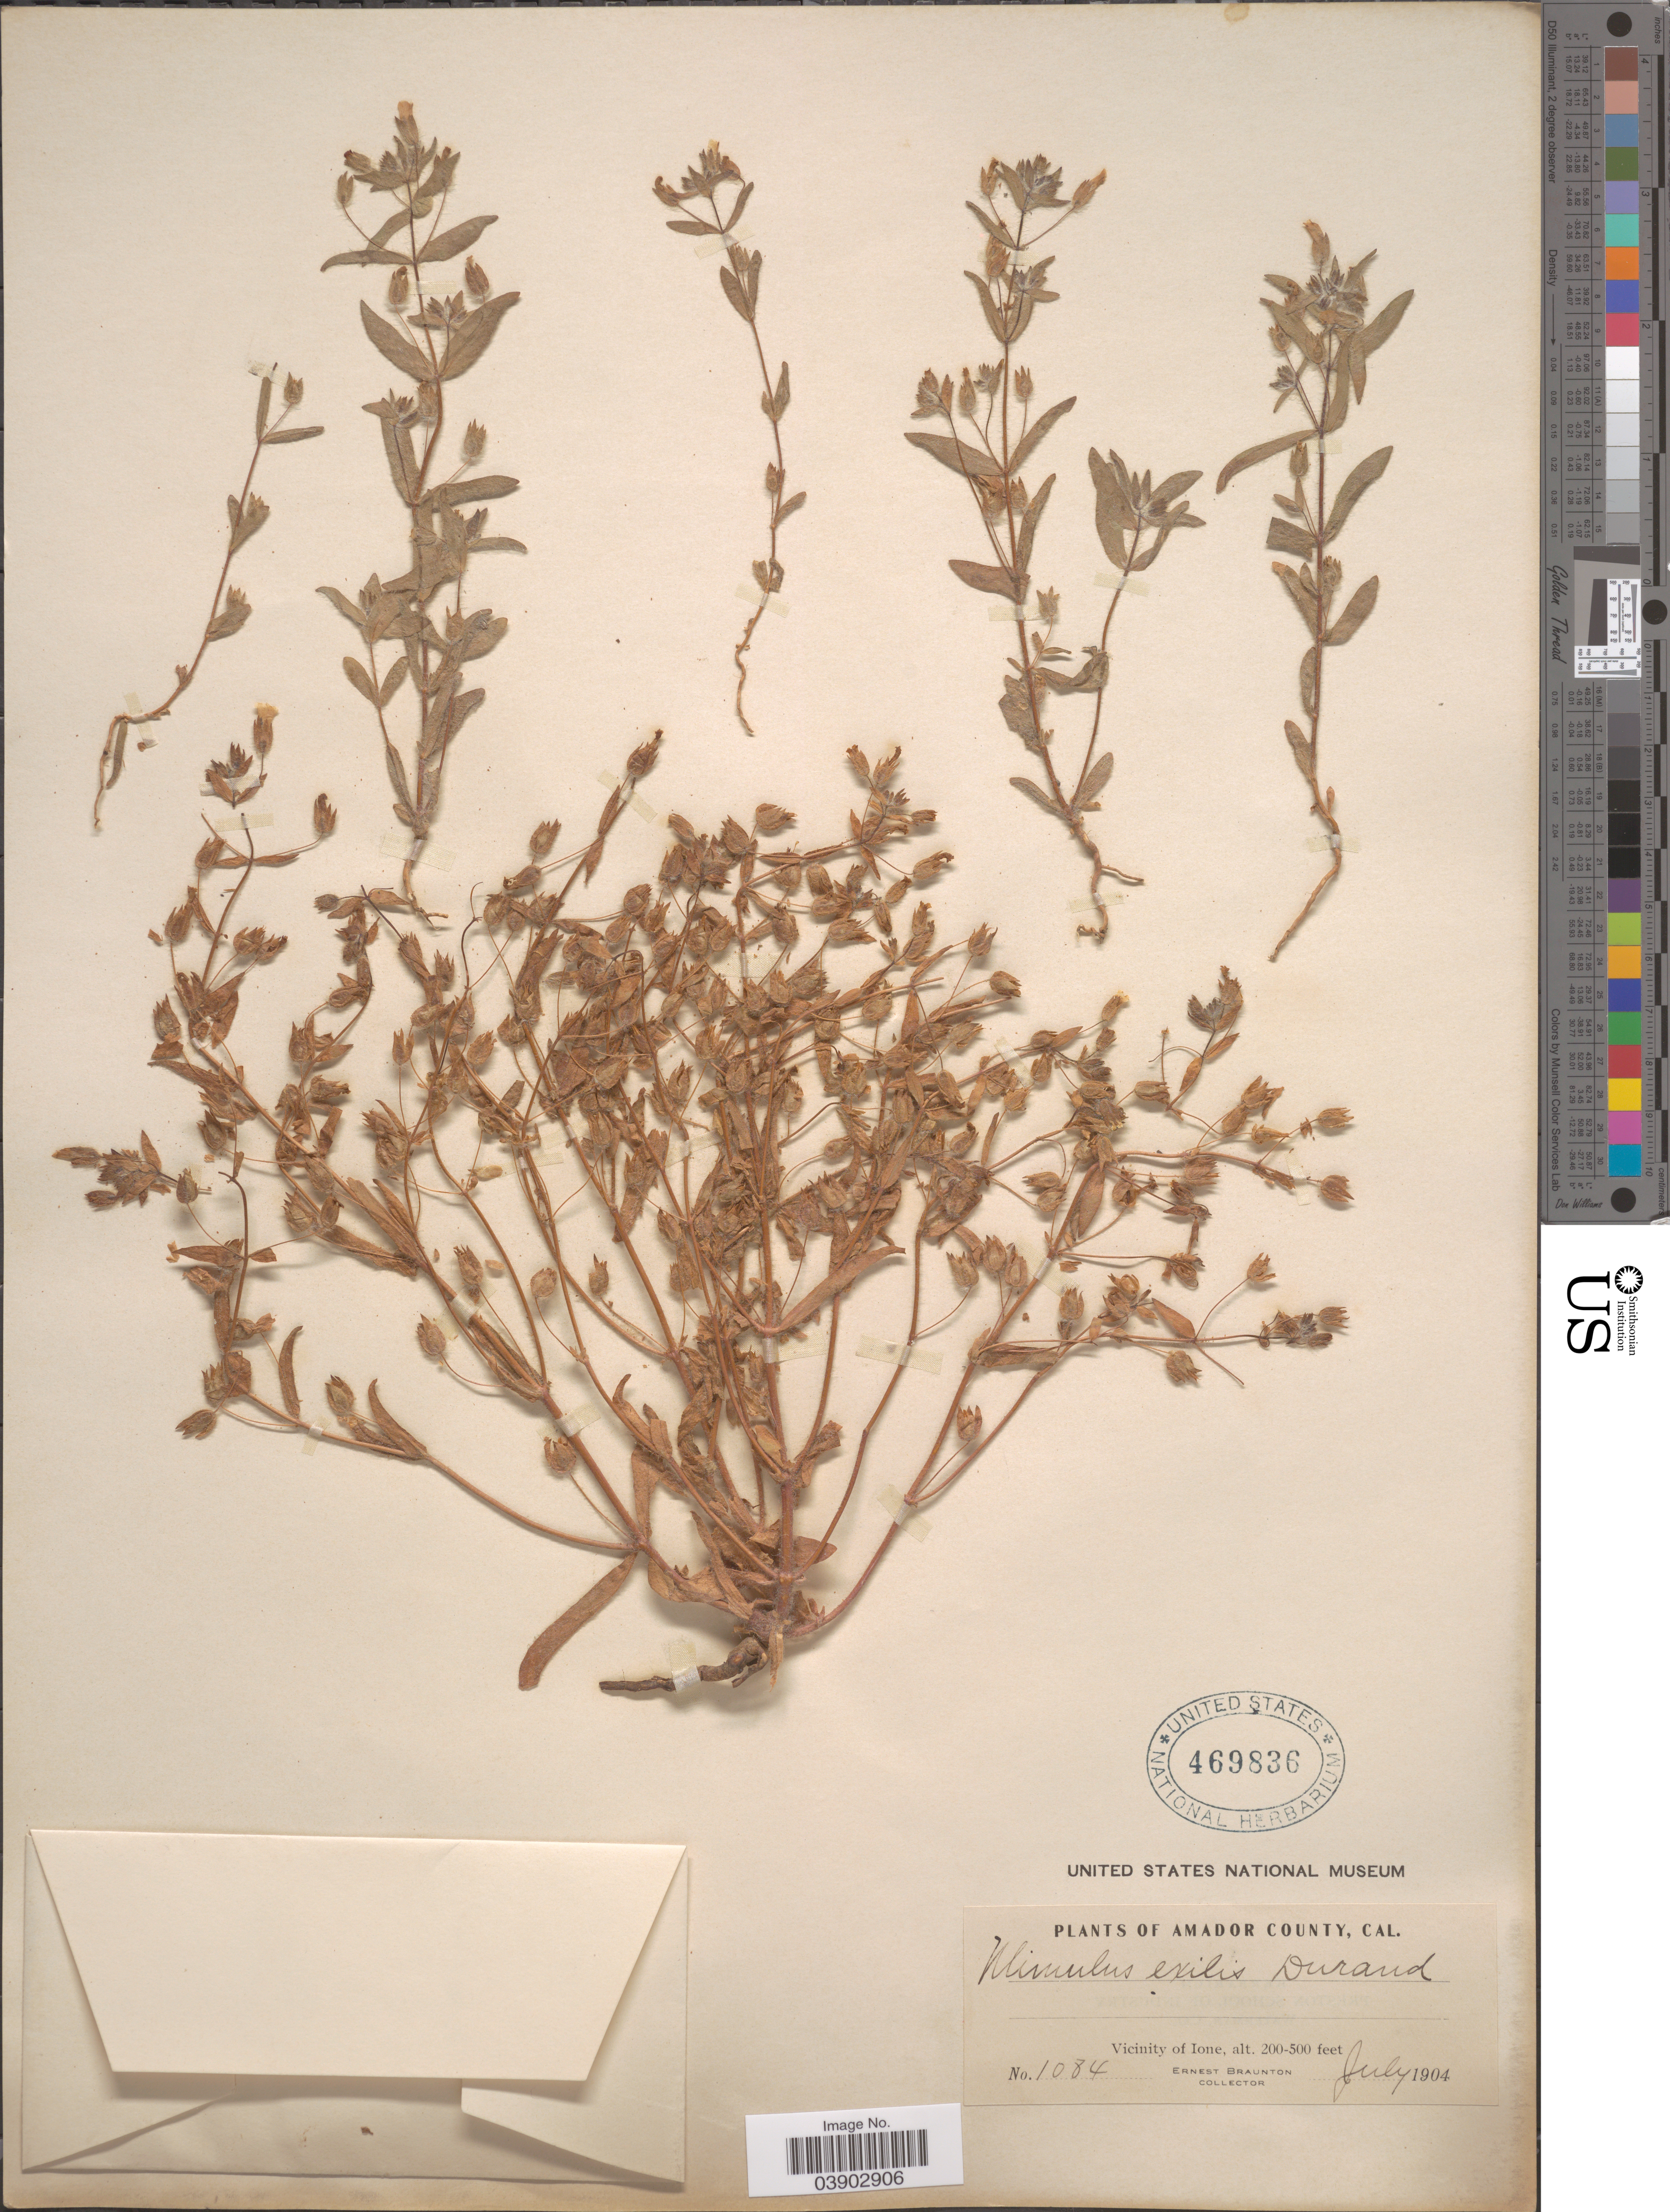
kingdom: Plantae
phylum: Tracheophyta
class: Magnoliopsida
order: Lamiales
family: Phrymaceae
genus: Mimetanthe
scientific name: Mimetanthe pilosa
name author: (Benth.) Greene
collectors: E. Braunton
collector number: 1084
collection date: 1904-07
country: United States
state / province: California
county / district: Amador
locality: Amador County. Vicinity of Ione.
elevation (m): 61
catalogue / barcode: US 469836